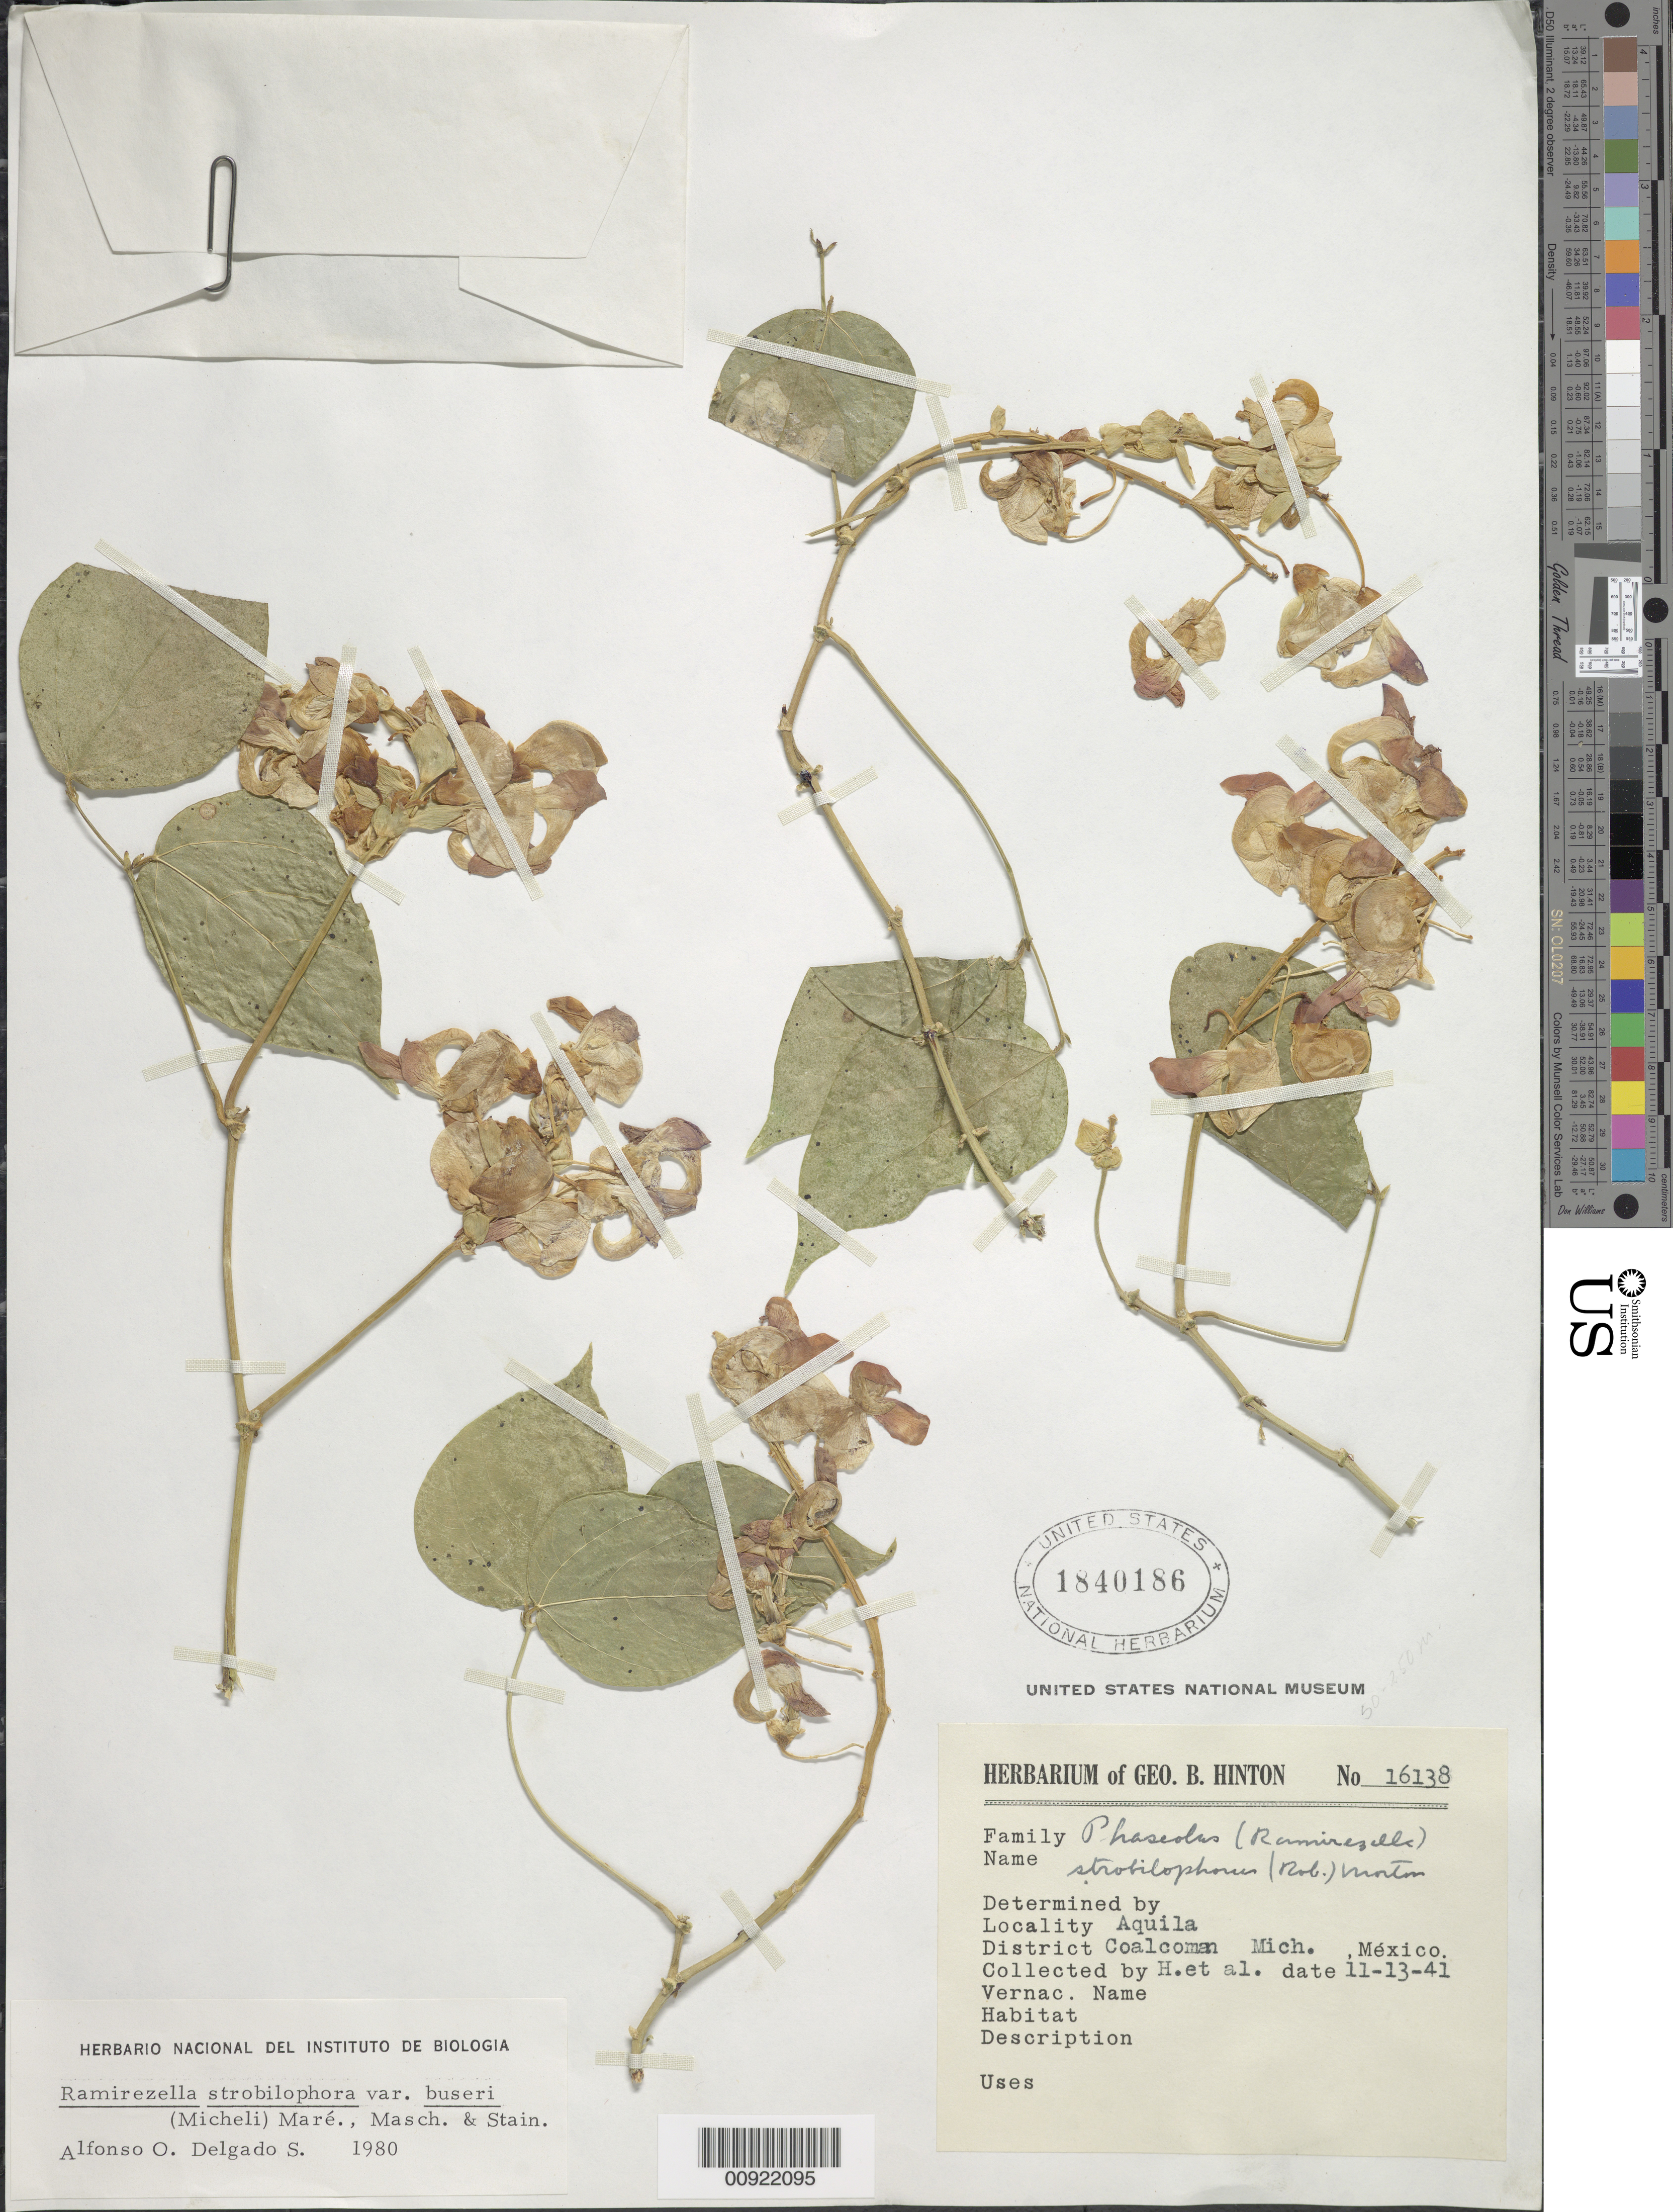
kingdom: Plantae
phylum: Tracheophyta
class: Magnoliopsida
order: Fabales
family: Fabaceae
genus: Ramirezella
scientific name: Ramirezella strobilophora var. buseri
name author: (B.L. Rob.) Rose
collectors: G. B. Hinton & et al.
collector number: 16138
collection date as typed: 13 Nov 1941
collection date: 1941-11-13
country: Mexico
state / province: Michoacán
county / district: Coalcomán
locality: Aquila, District Coalcomán, Mich.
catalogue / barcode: US 1840186